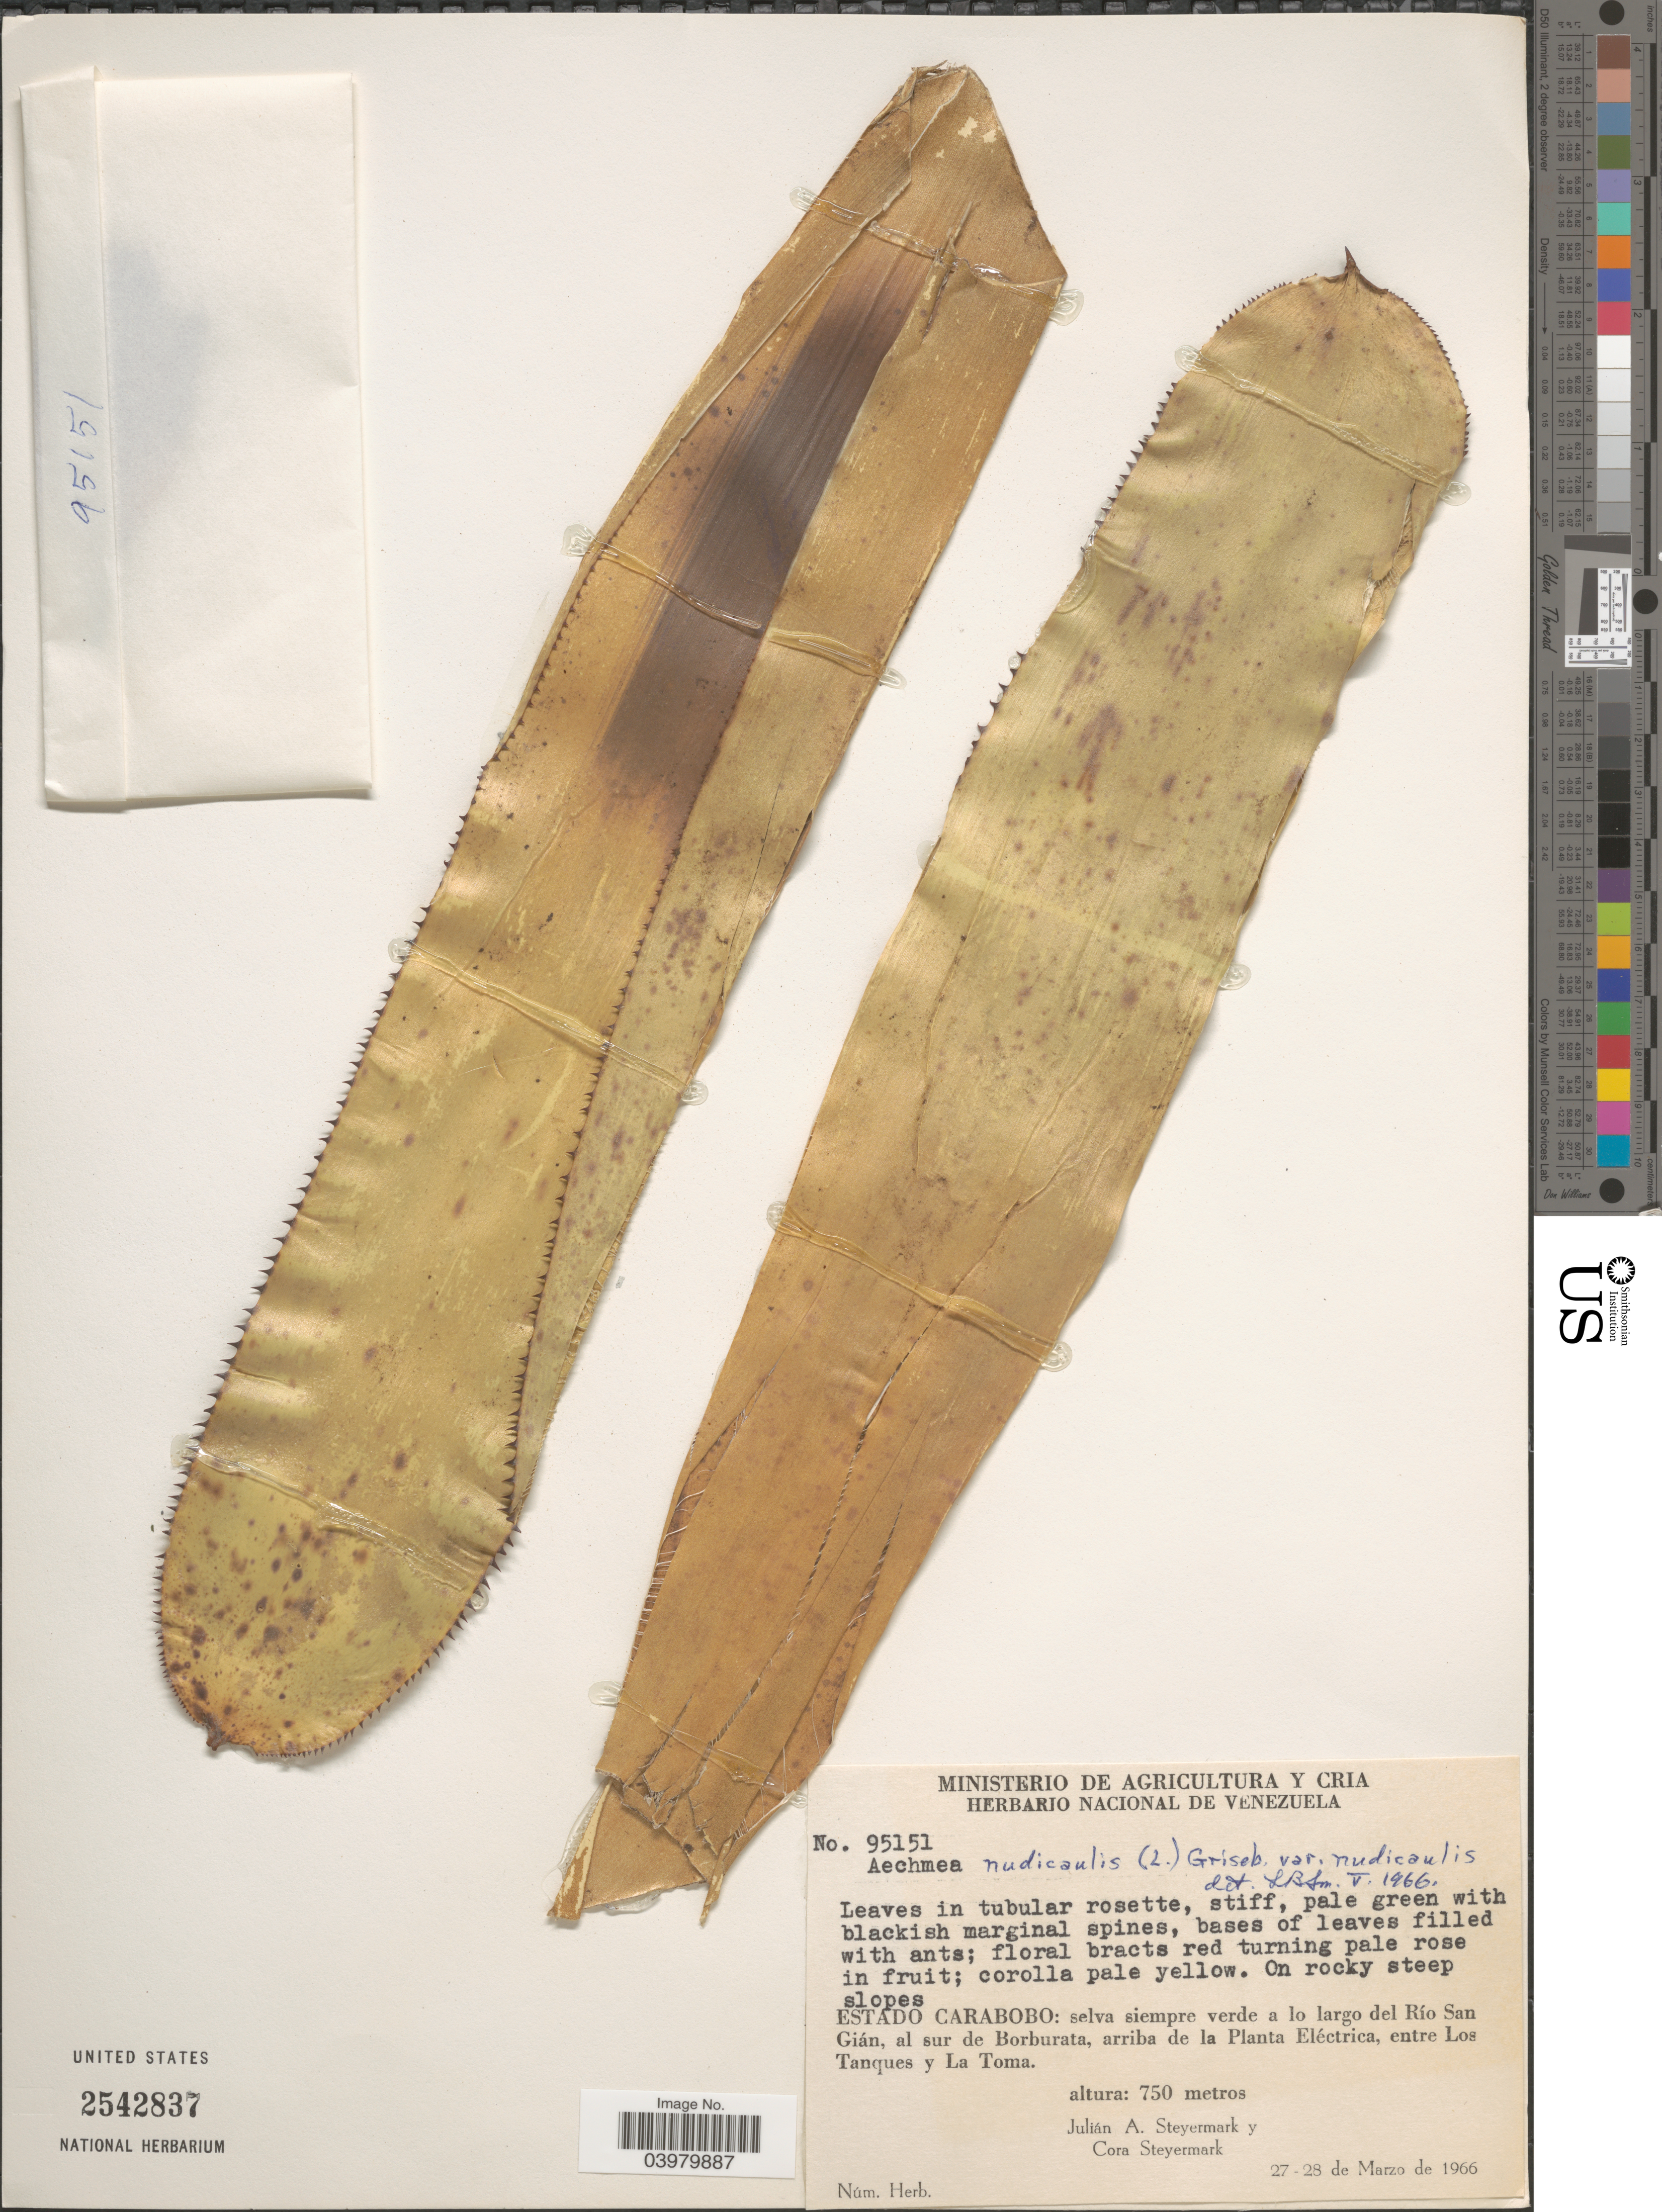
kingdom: Plantae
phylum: Tracheophyta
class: Liliopsida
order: Poales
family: Bromeliaceae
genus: Aechmea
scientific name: Aechmea nudicaulis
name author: (L.) Griseb.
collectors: J. Steyermark & C. Steyermark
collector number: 95151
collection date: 1966-03-27/1966-03-28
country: Venezuela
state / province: Carabobo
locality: Selva siempre verde a lo largo del Río San Gián, al sur de Borburata, arriba de la Planta Eléctrica, entre Los Tanques y La Toma.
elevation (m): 750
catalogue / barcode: US 2542837